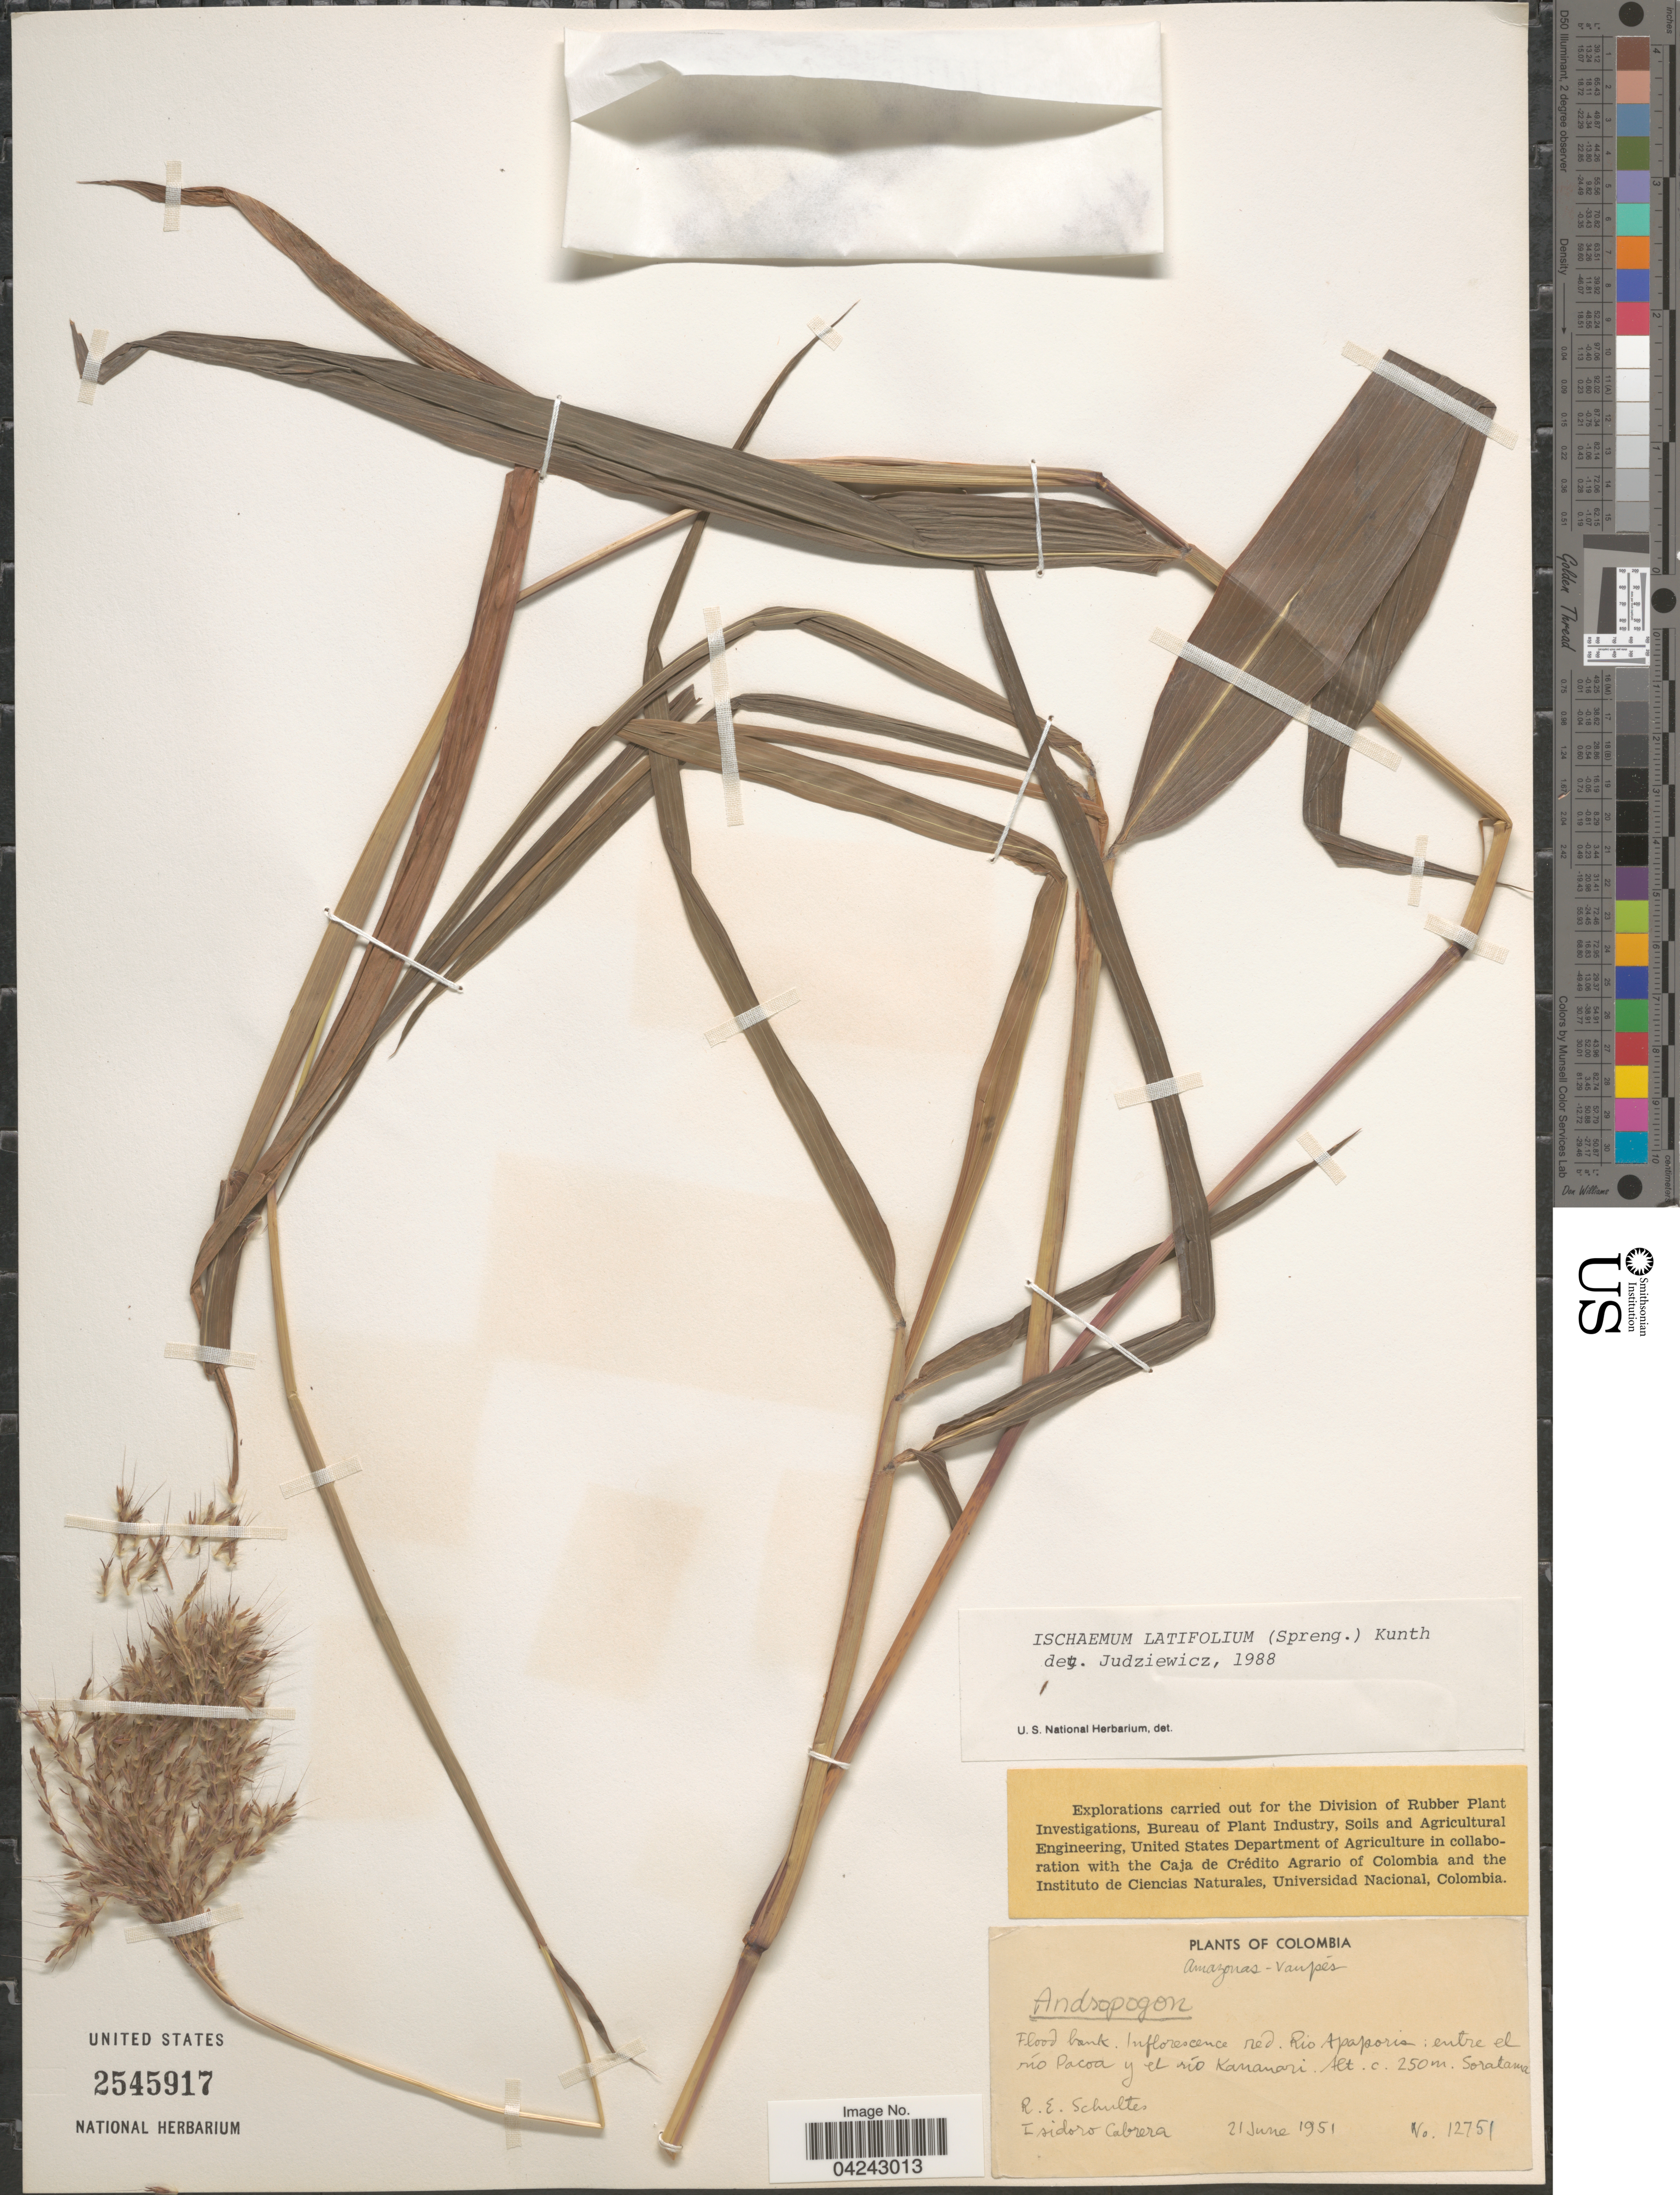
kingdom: Plantae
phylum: Tracheophyta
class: Liliopsida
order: Poales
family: Poaceae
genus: Ischaemum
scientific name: Ischaemum latifolium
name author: (Spreng.) Kunth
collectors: R. E. Schultes & I. Cabrera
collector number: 12751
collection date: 1951-06-21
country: Colombia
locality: Amazonas-Vaupés. Rio Apaporis; entre el río Pacoa y el río Kananari.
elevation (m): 250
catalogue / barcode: US 2545917